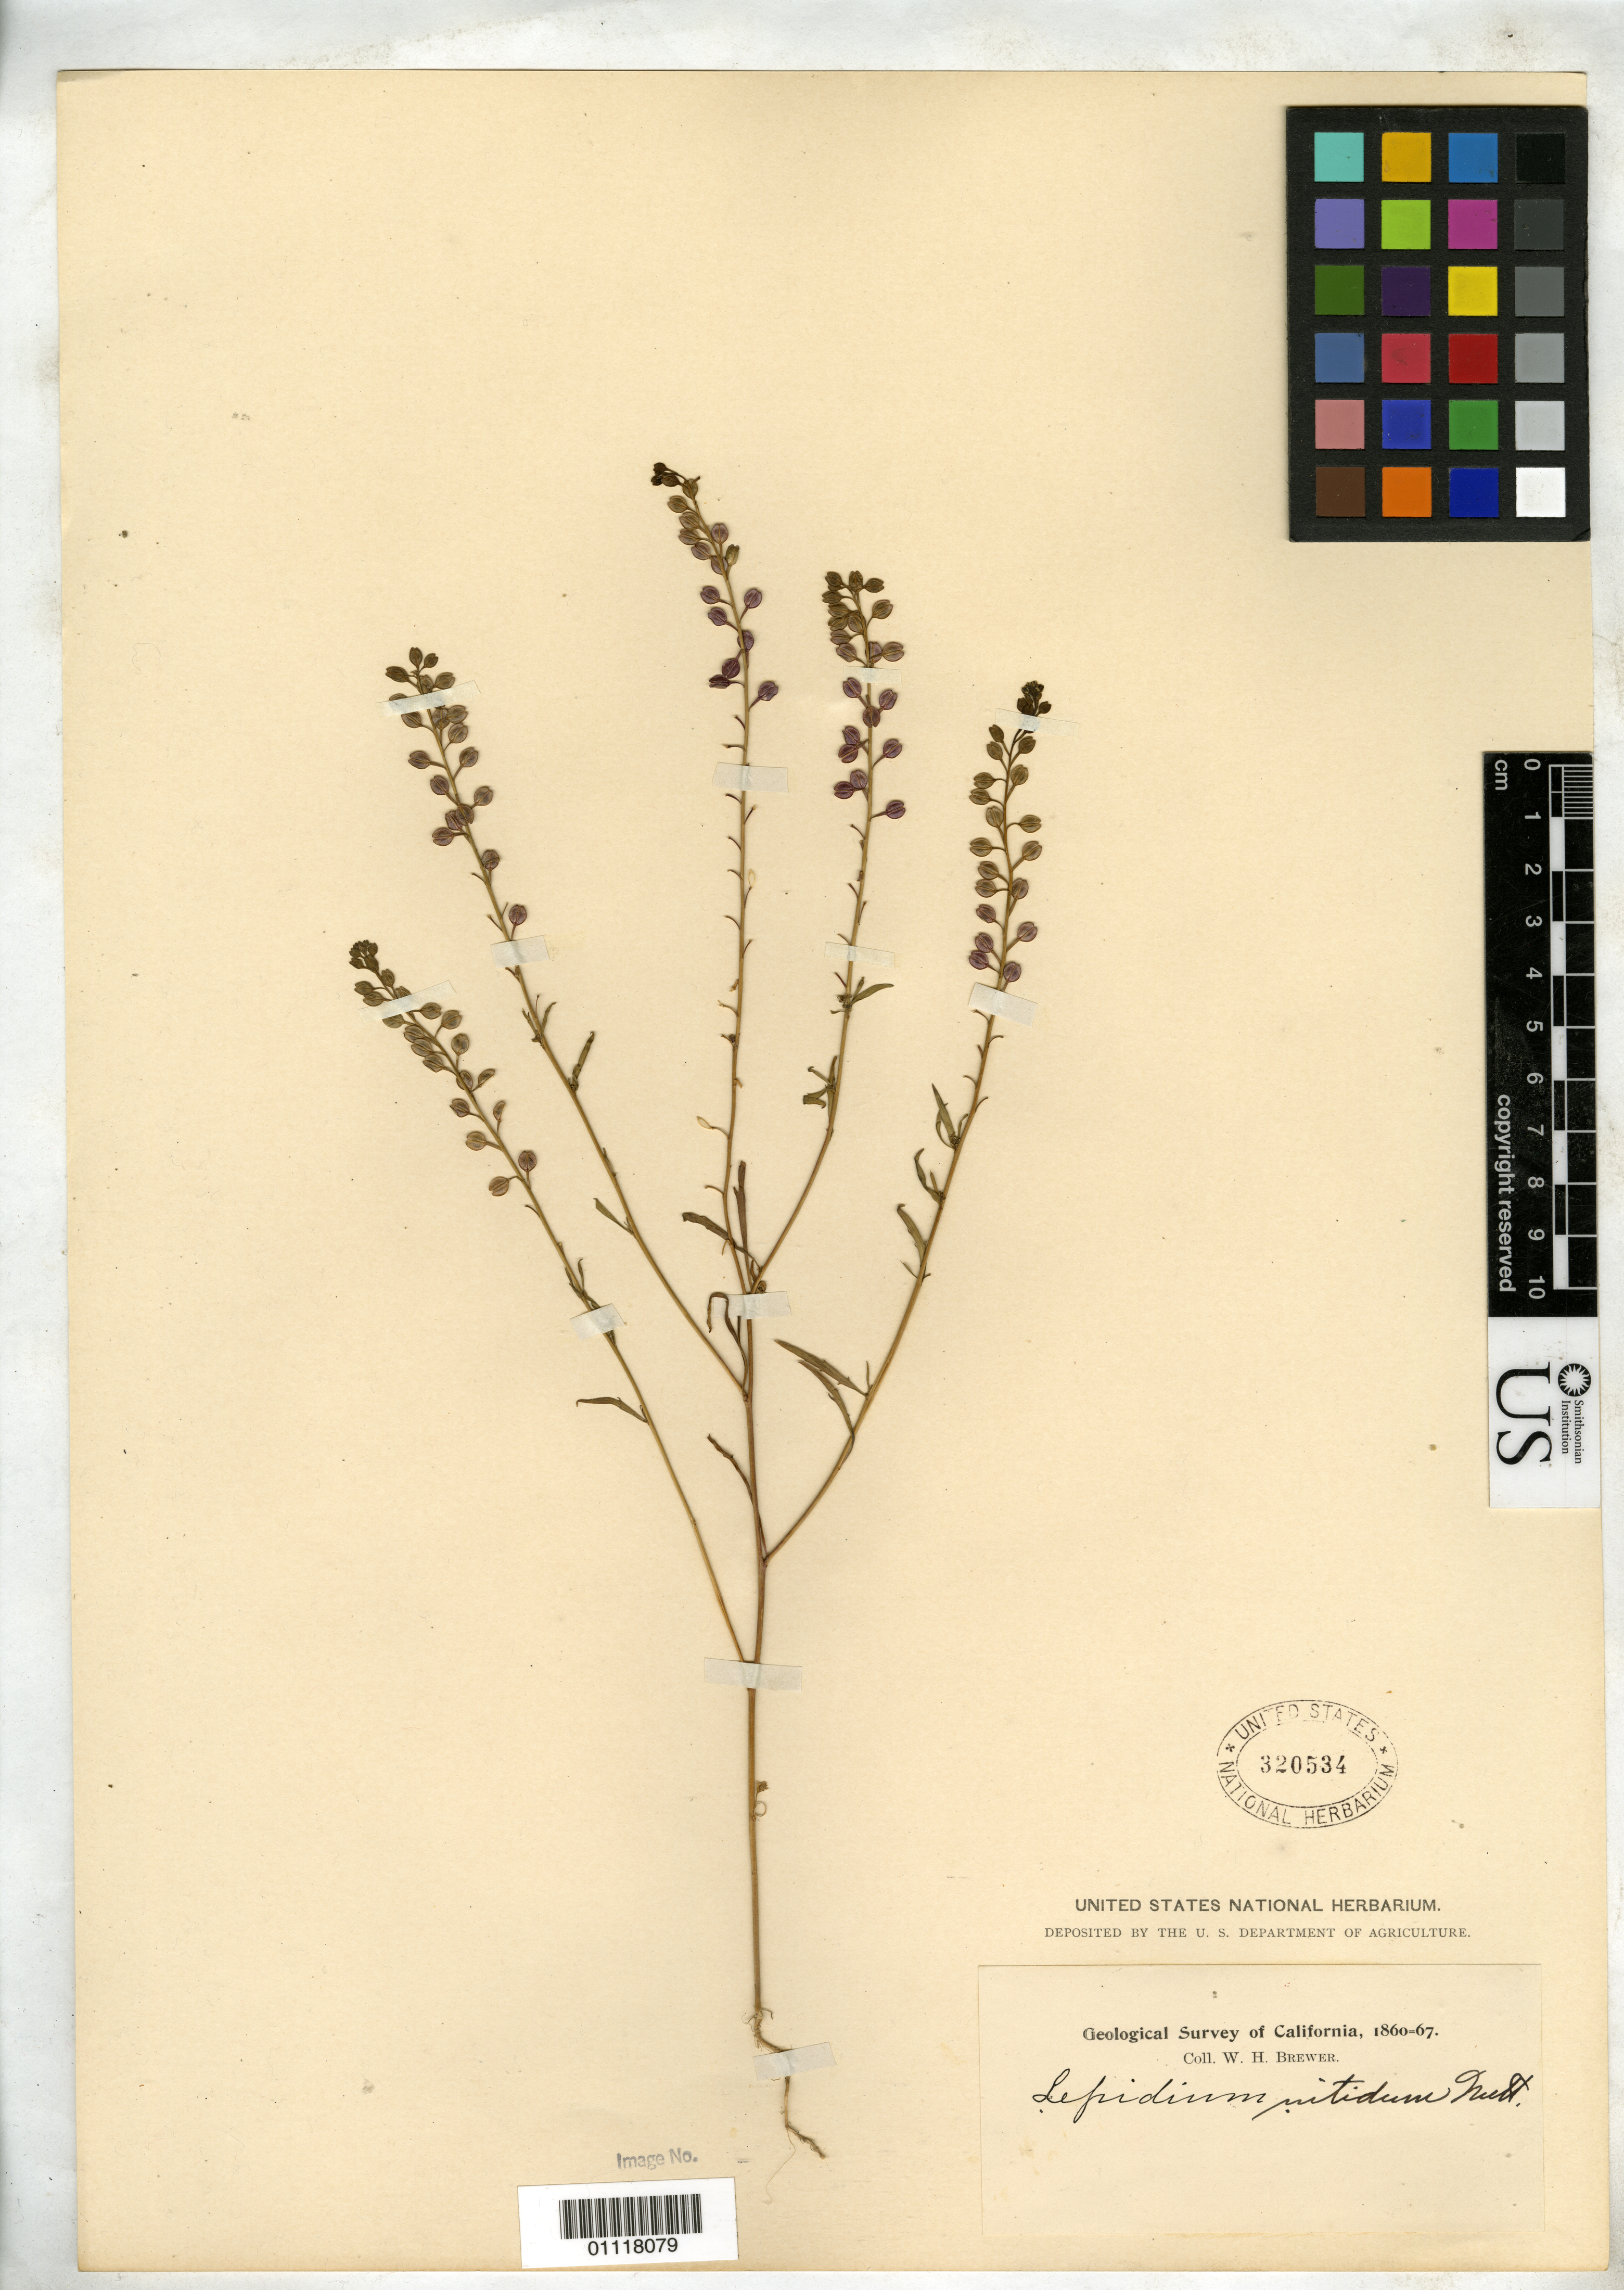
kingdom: Plantae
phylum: Tracheophyta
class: Magnoliopsida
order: Brassicales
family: Brassicaceae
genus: Lepidium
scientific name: Lepidium nitidum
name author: Nutt.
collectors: W. H. Brewer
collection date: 1860/1867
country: United States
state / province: California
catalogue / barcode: US 320534